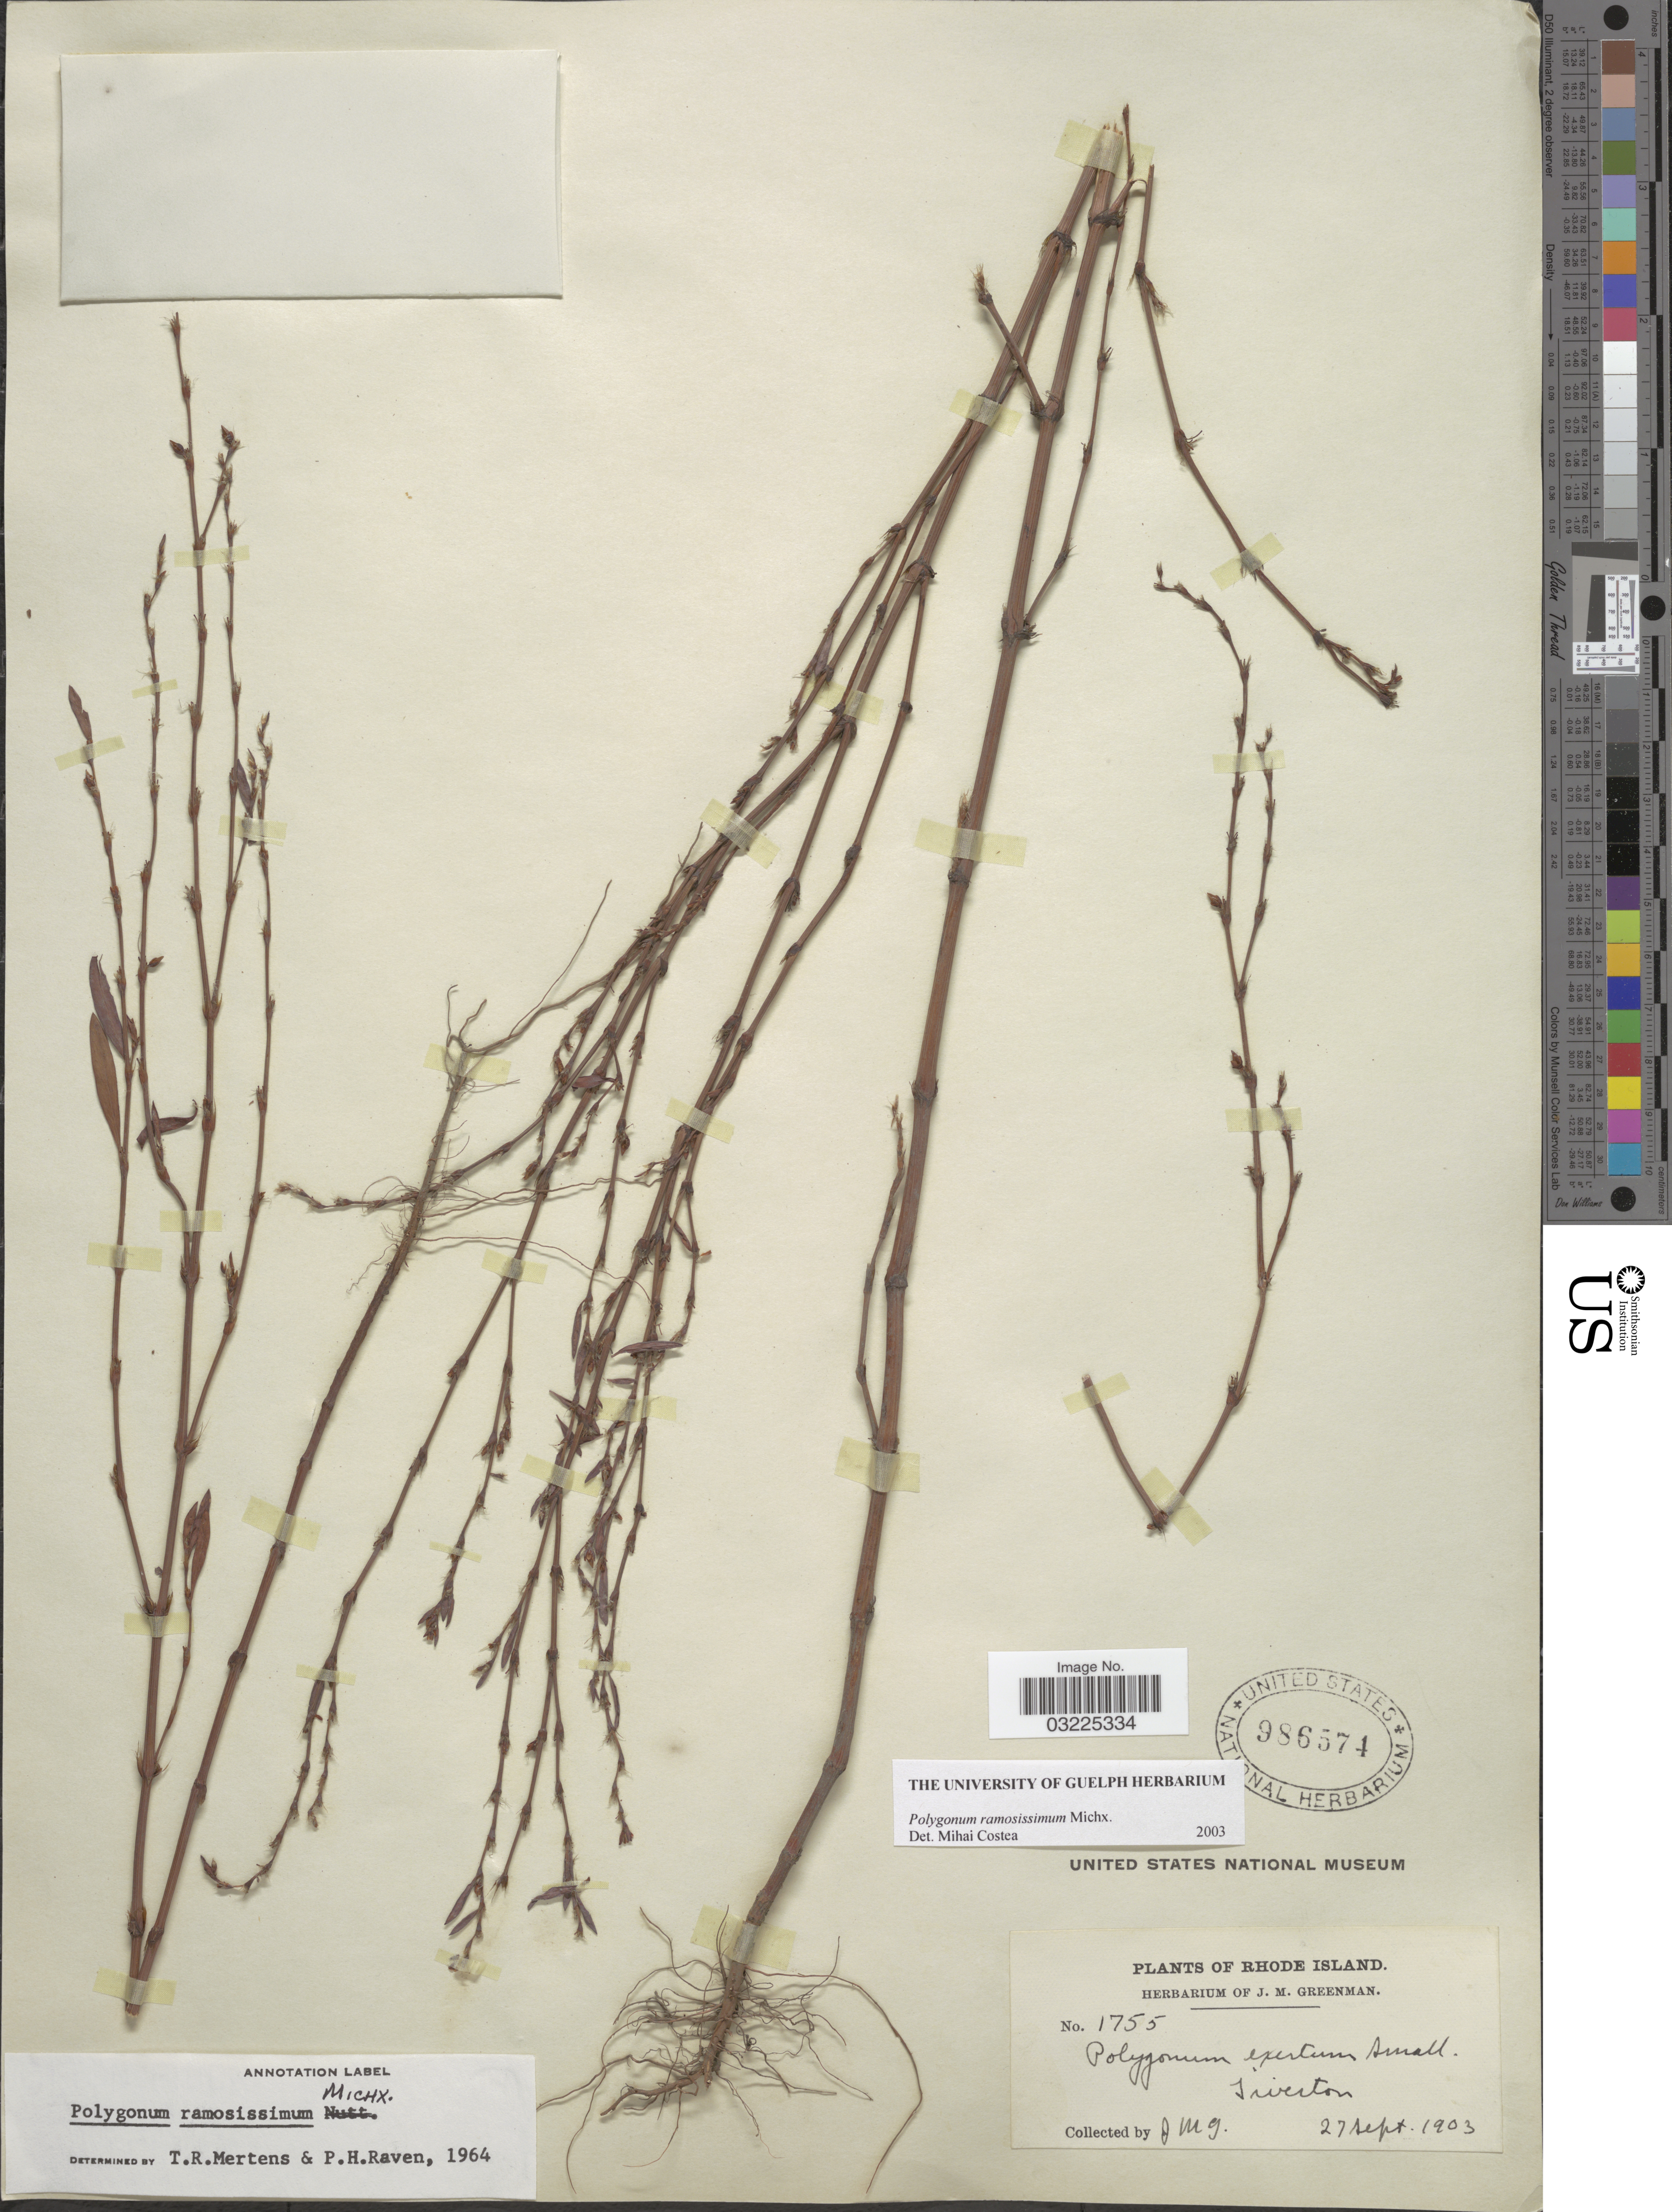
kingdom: Plantae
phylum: Tracheophyta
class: Magnoliopsida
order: Caryophyllales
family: Polygonaceae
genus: Polygonum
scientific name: Polygonum ramosissimum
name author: Michx.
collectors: J. M. Greenman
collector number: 1755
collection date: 1903-09-27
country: United States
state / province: Rhode Island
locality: Tiverton.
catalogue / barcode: US 986574